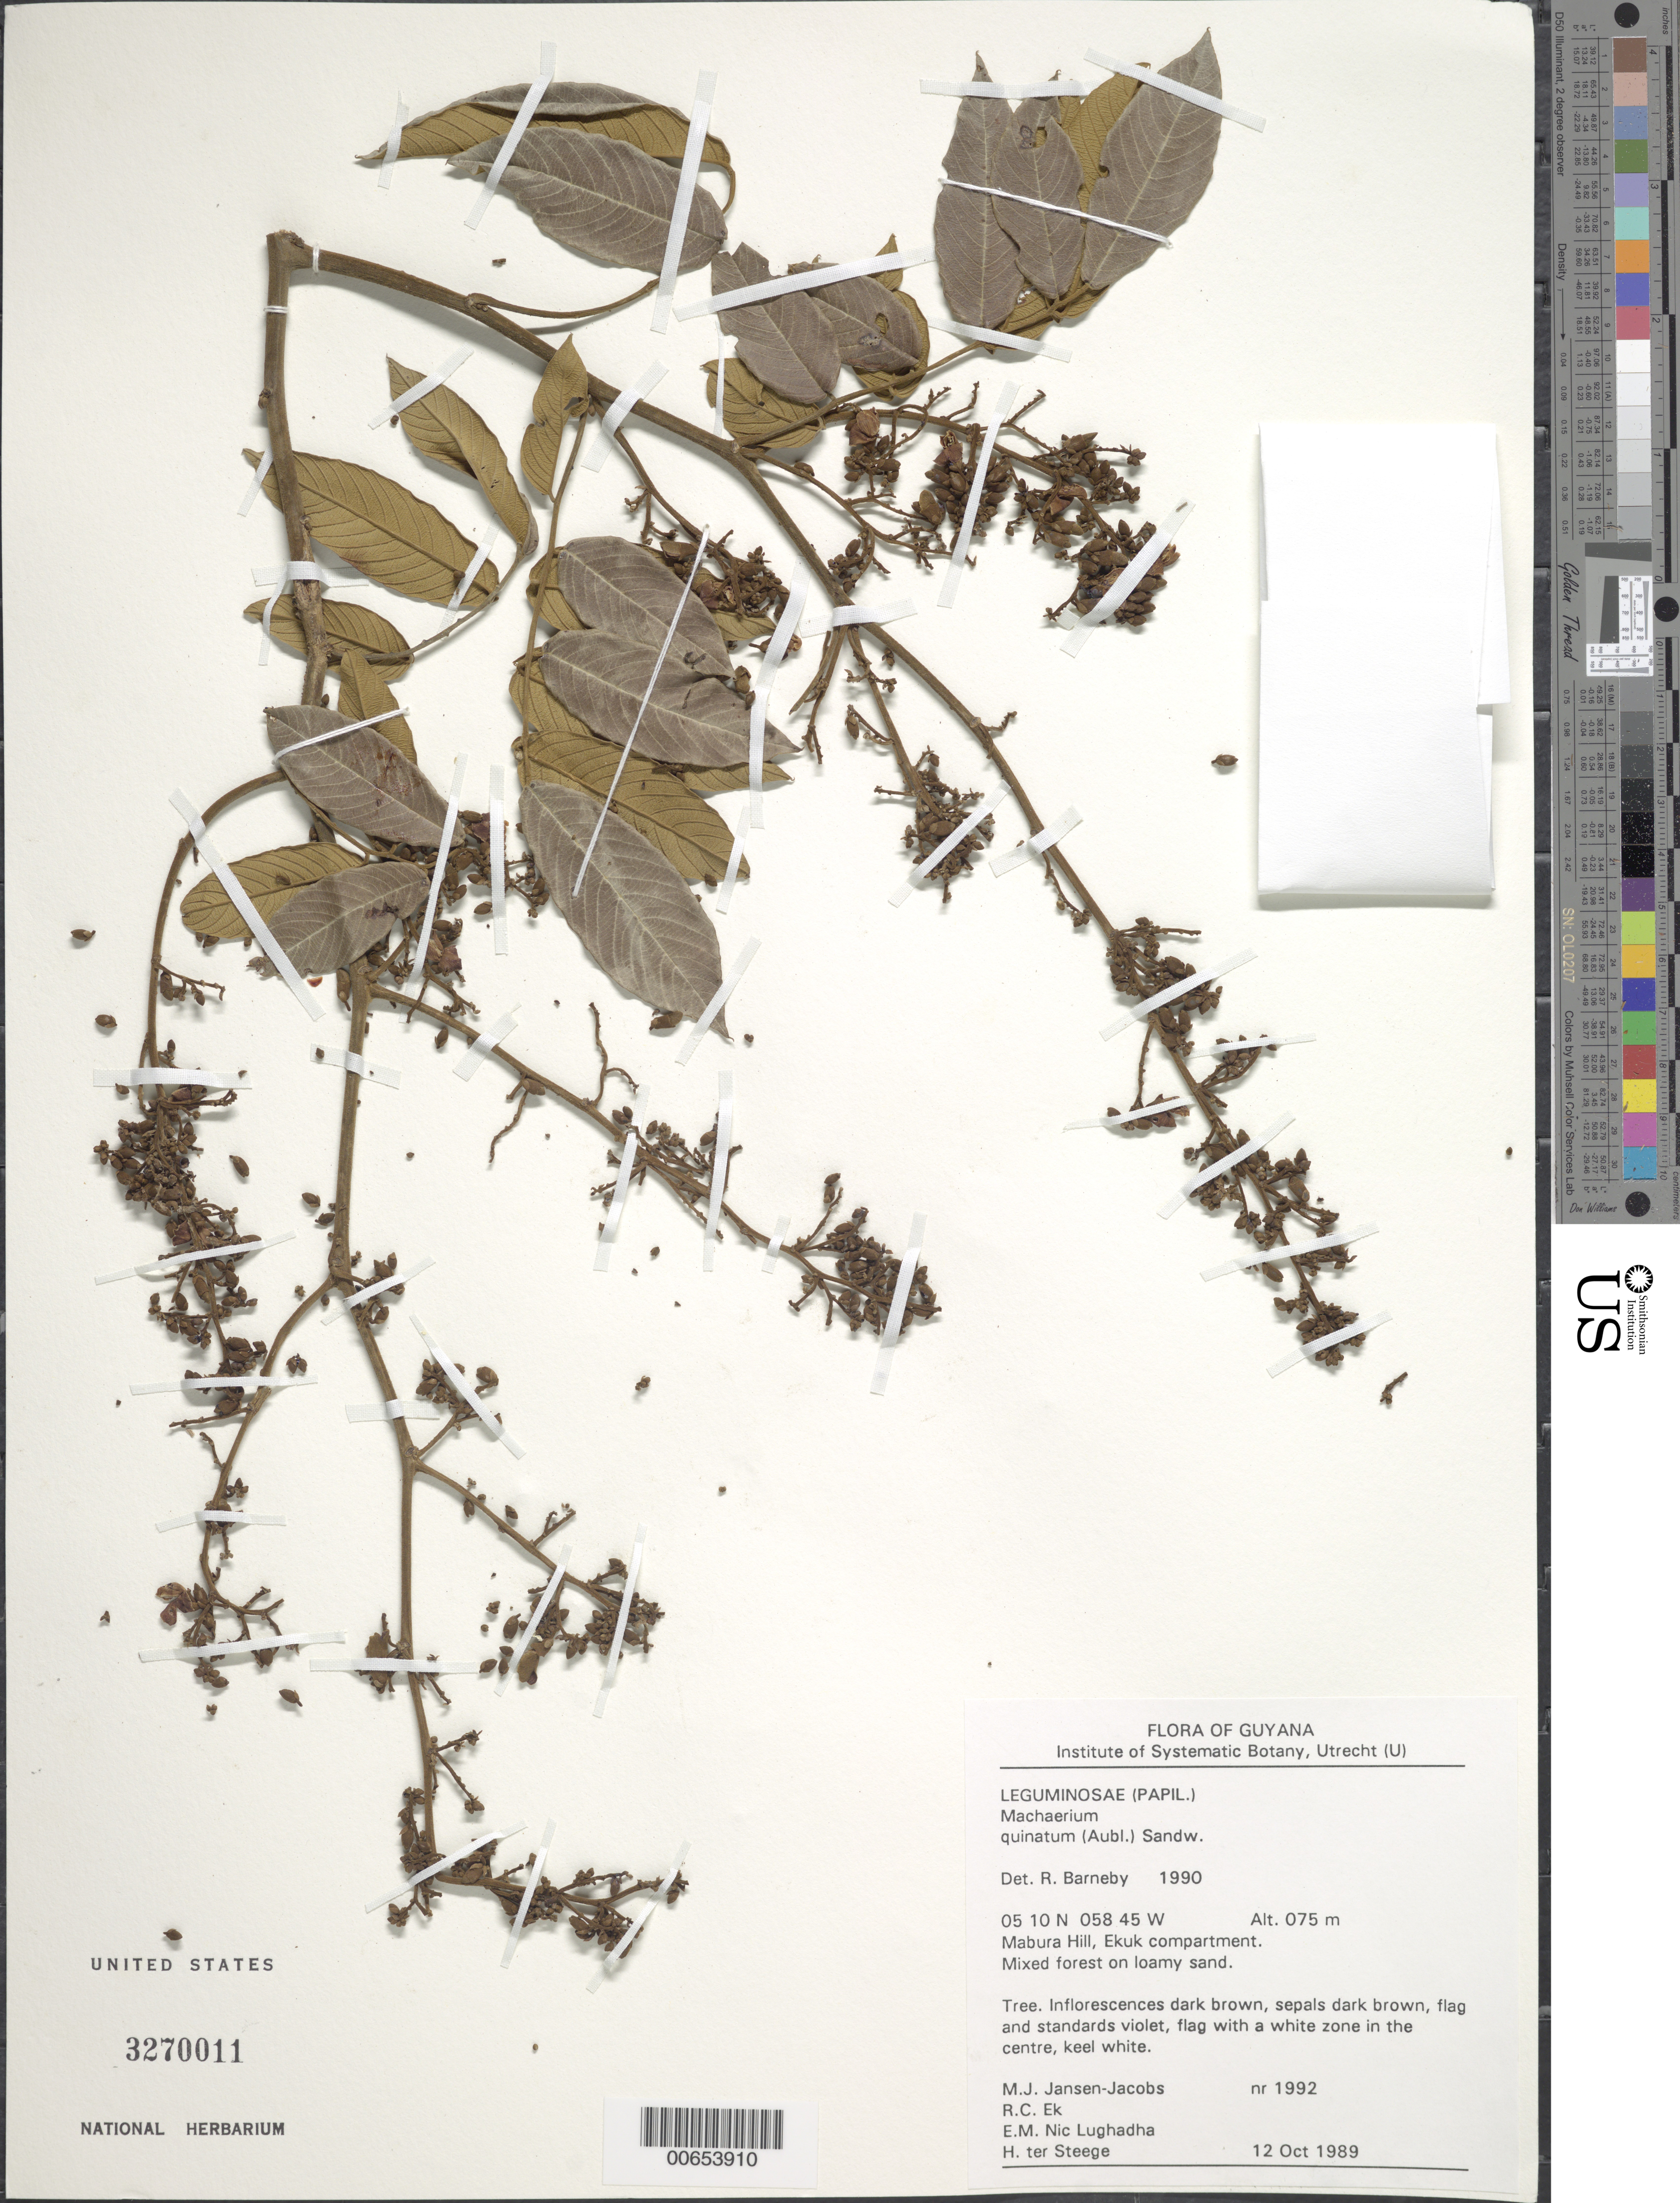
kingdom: Plantae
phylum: Tracheophyta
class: Magnoliopsida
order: Fabales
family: Fabaceae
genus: Machaerium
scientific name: Machaerium quinatum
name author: (Aubl.) Sandwith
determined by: Barneby, Rupert C., (NY)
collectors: M. J. Jansen-Jacobs, R. C. Ek, E. Nic Lughadha & H. ter Steege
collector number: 1992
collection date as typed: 12-Oct-89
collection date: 1989-10-12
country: Guyana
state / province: U. Demerara-Berbice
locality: Mabura Hill, Ekuk compartment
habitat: Mixed forest on loamy sand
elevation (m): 75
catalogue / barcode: US 3270011